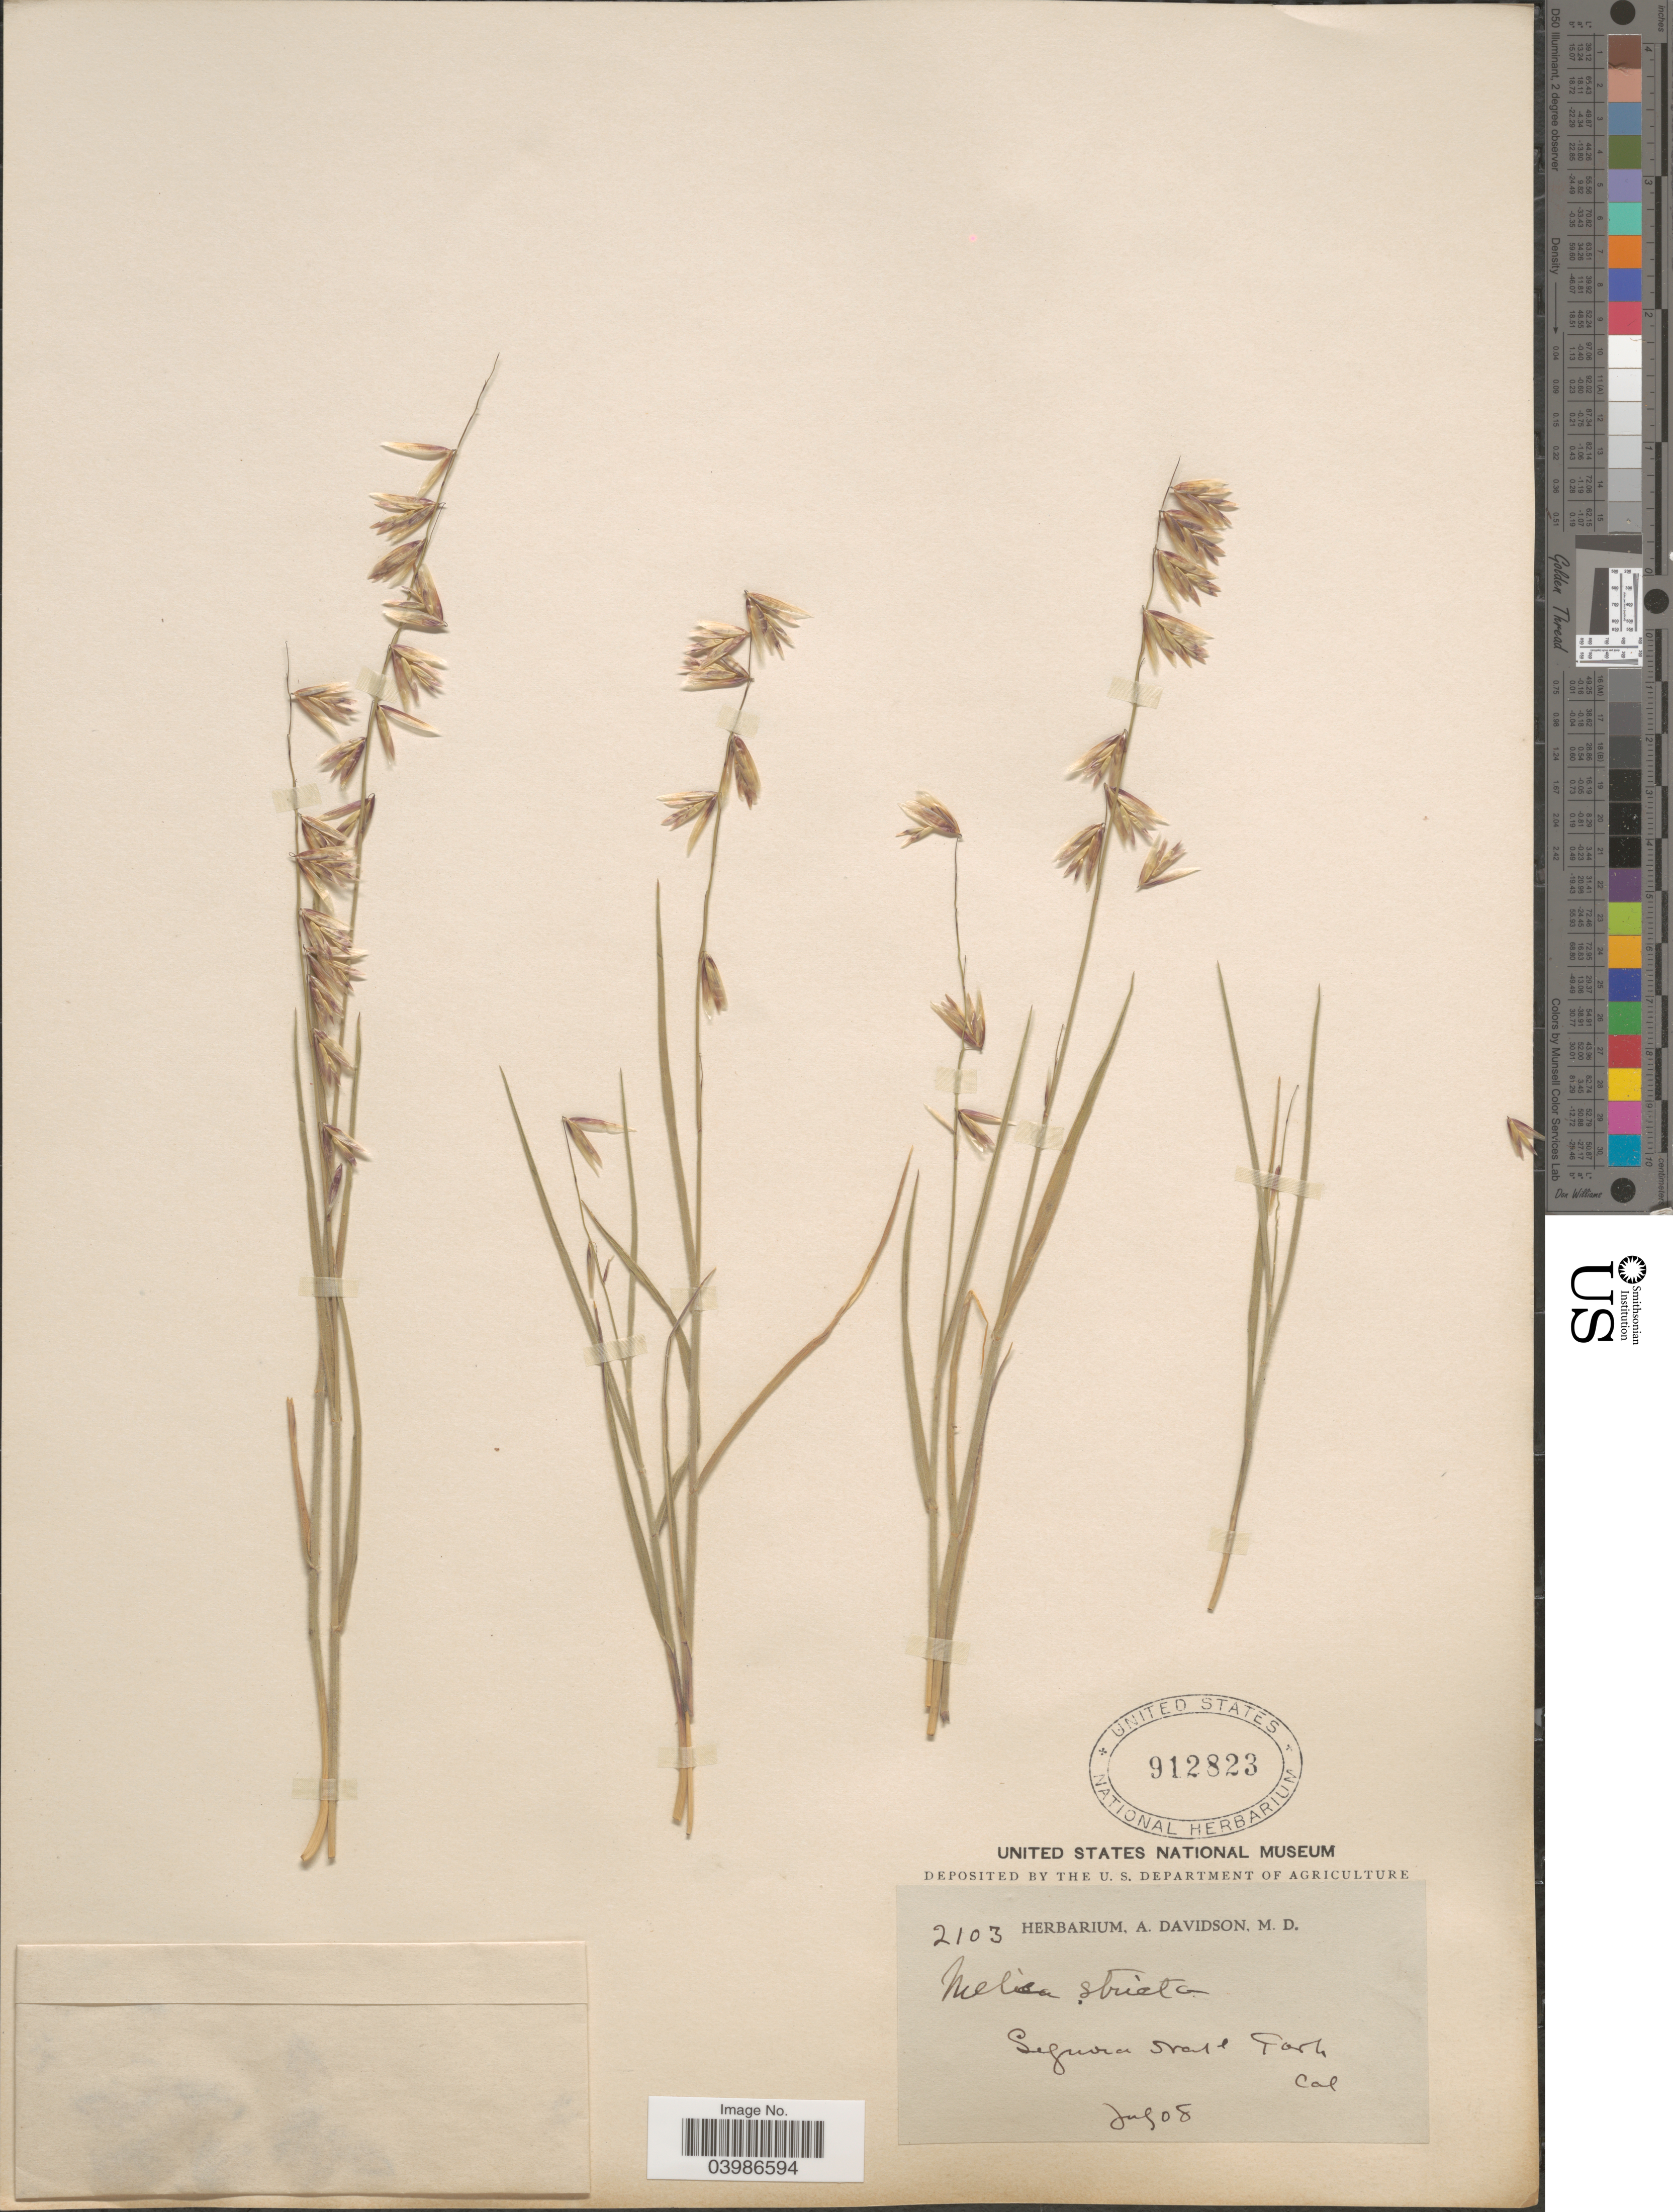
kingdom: Plantae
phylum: Tracheophyta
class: Liliopsida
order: Poales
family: Poaceae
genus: Melica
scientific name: Melica stricta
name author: Bol.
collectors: ex herb. A. Davidson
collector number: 2103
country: United States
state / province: California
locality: Sequoia State Park.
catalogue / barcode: US 912823